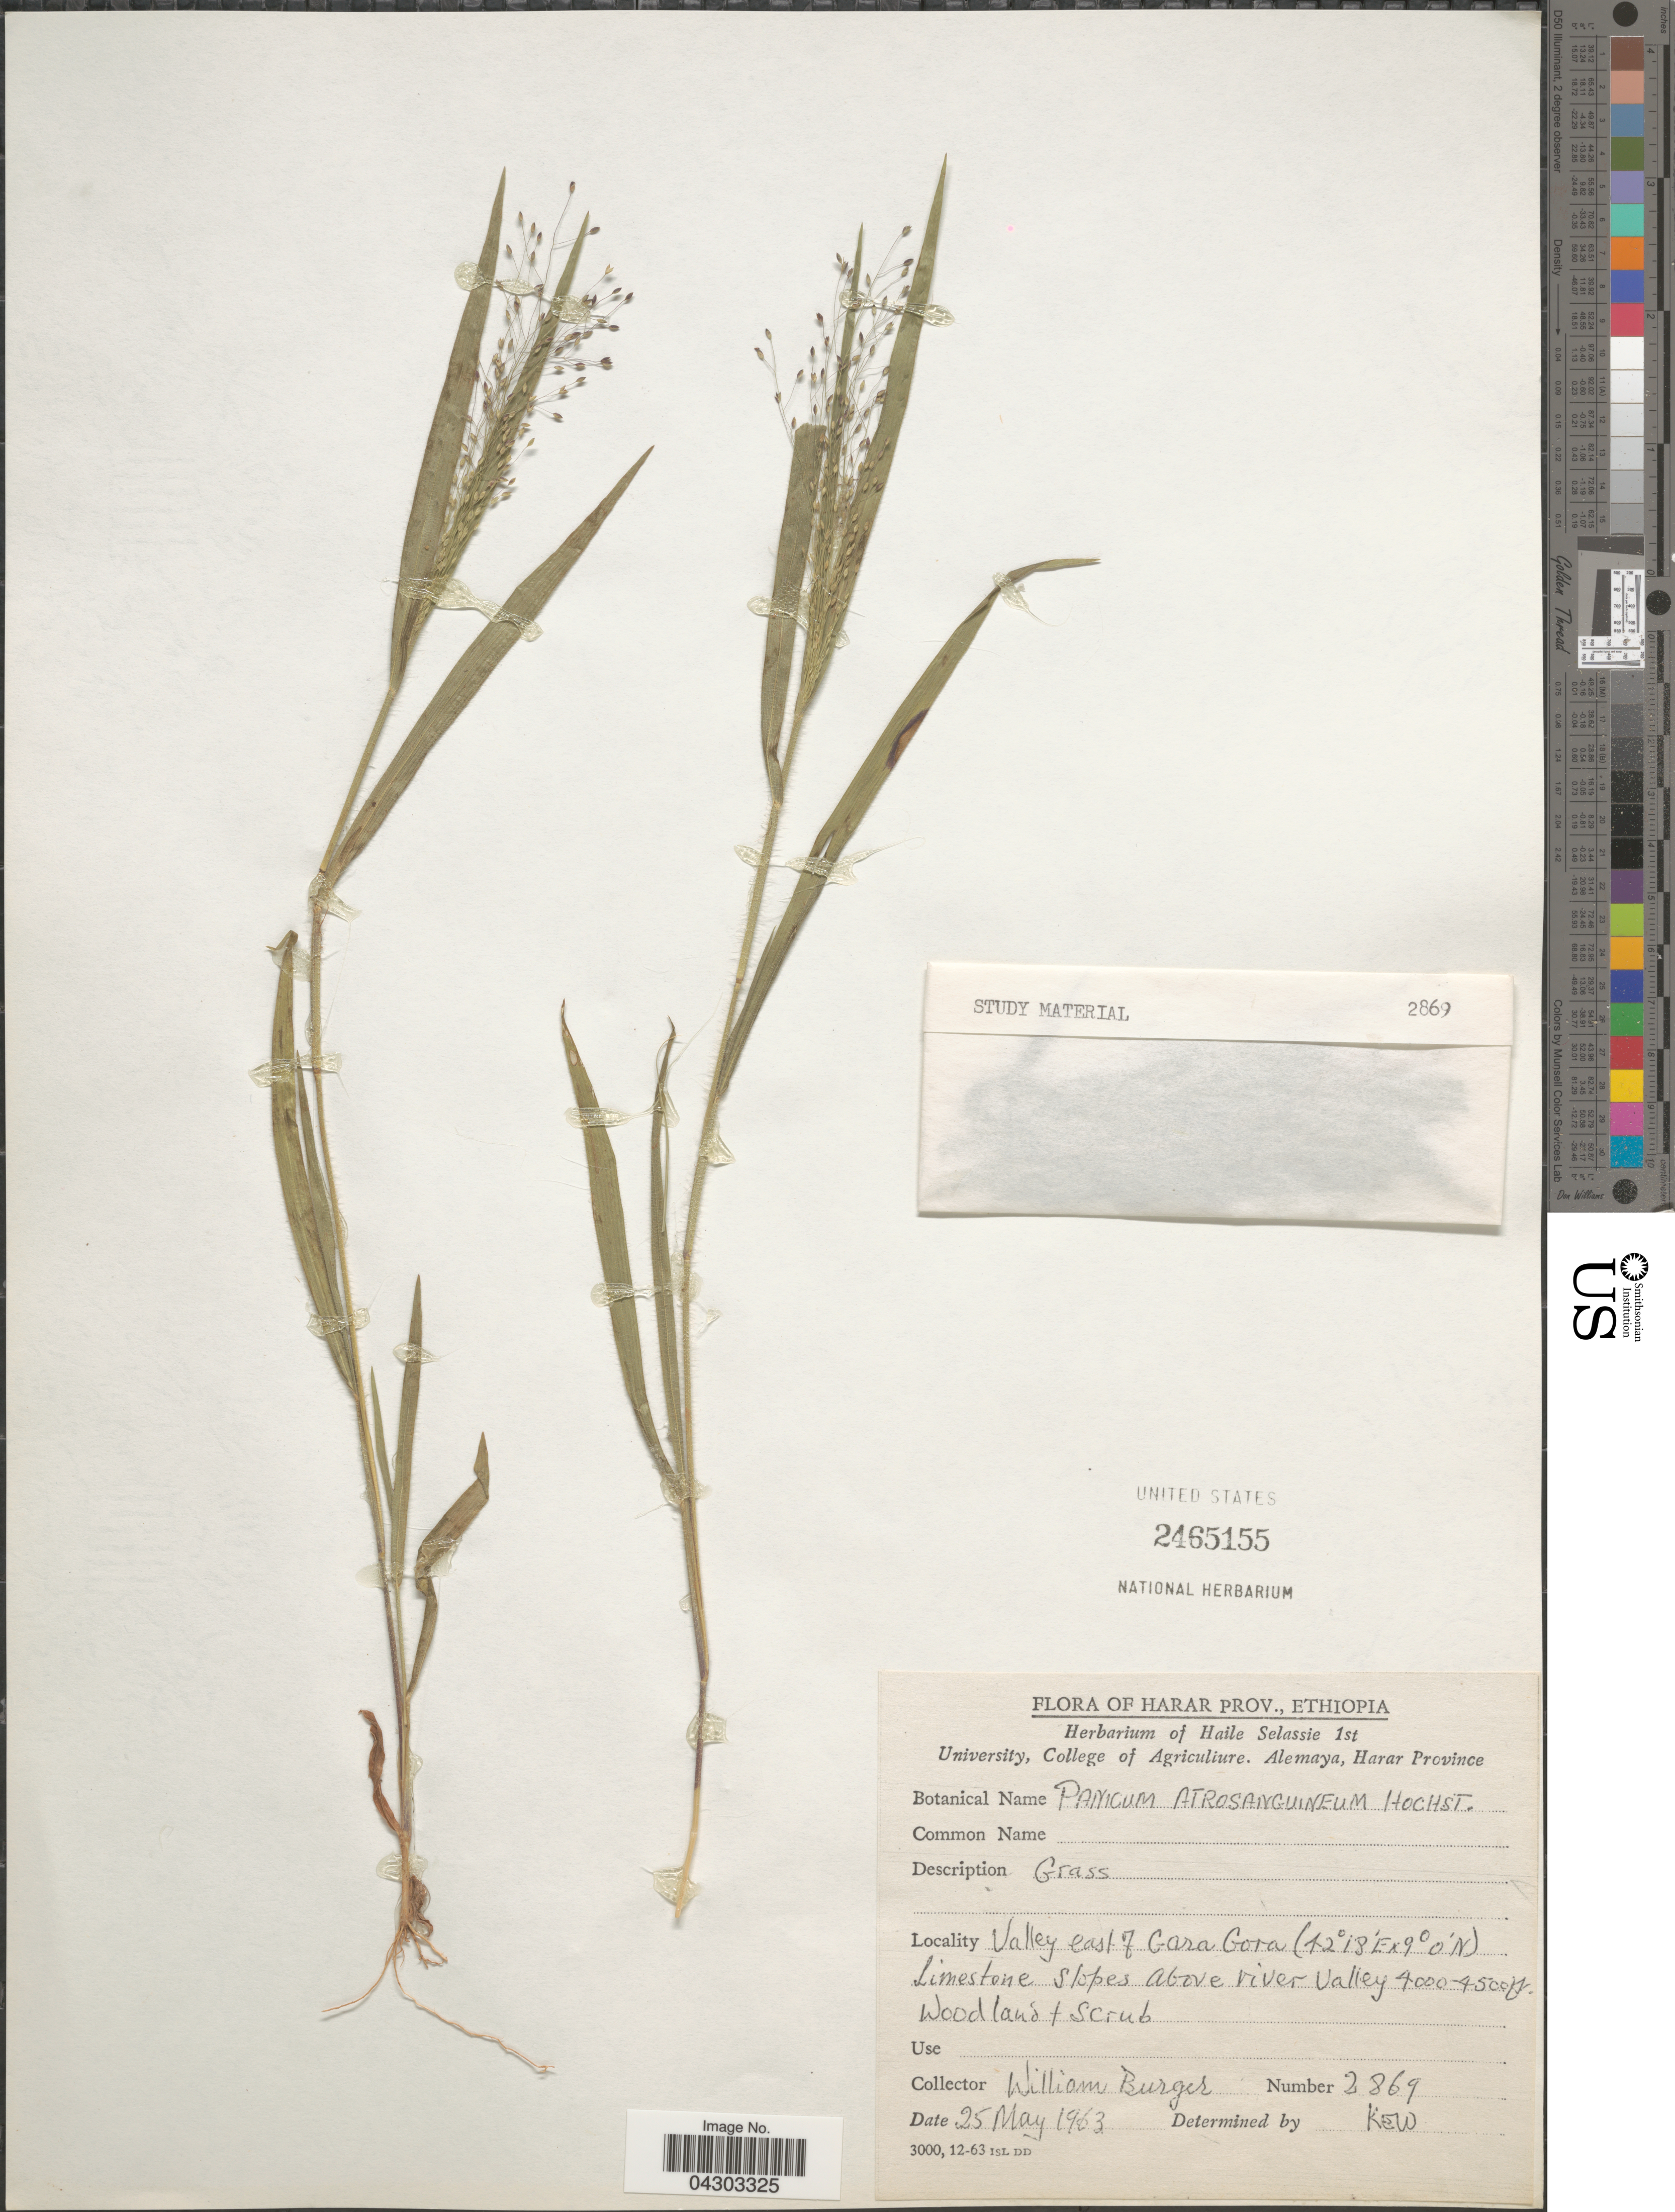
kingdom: Plantae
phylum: Tracheophyta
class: Liliopsida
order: Poales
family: Poaceae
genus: Panicum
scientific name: Panicum austroasiaticum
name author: Ohwi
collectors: W. Burger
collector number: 2869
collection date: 1963-05-25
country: Ethiopia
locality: Harar Prov. Valley east of Gara Gora. Limestone slopes above river valley.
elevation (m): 1219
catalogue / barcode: US 2465155